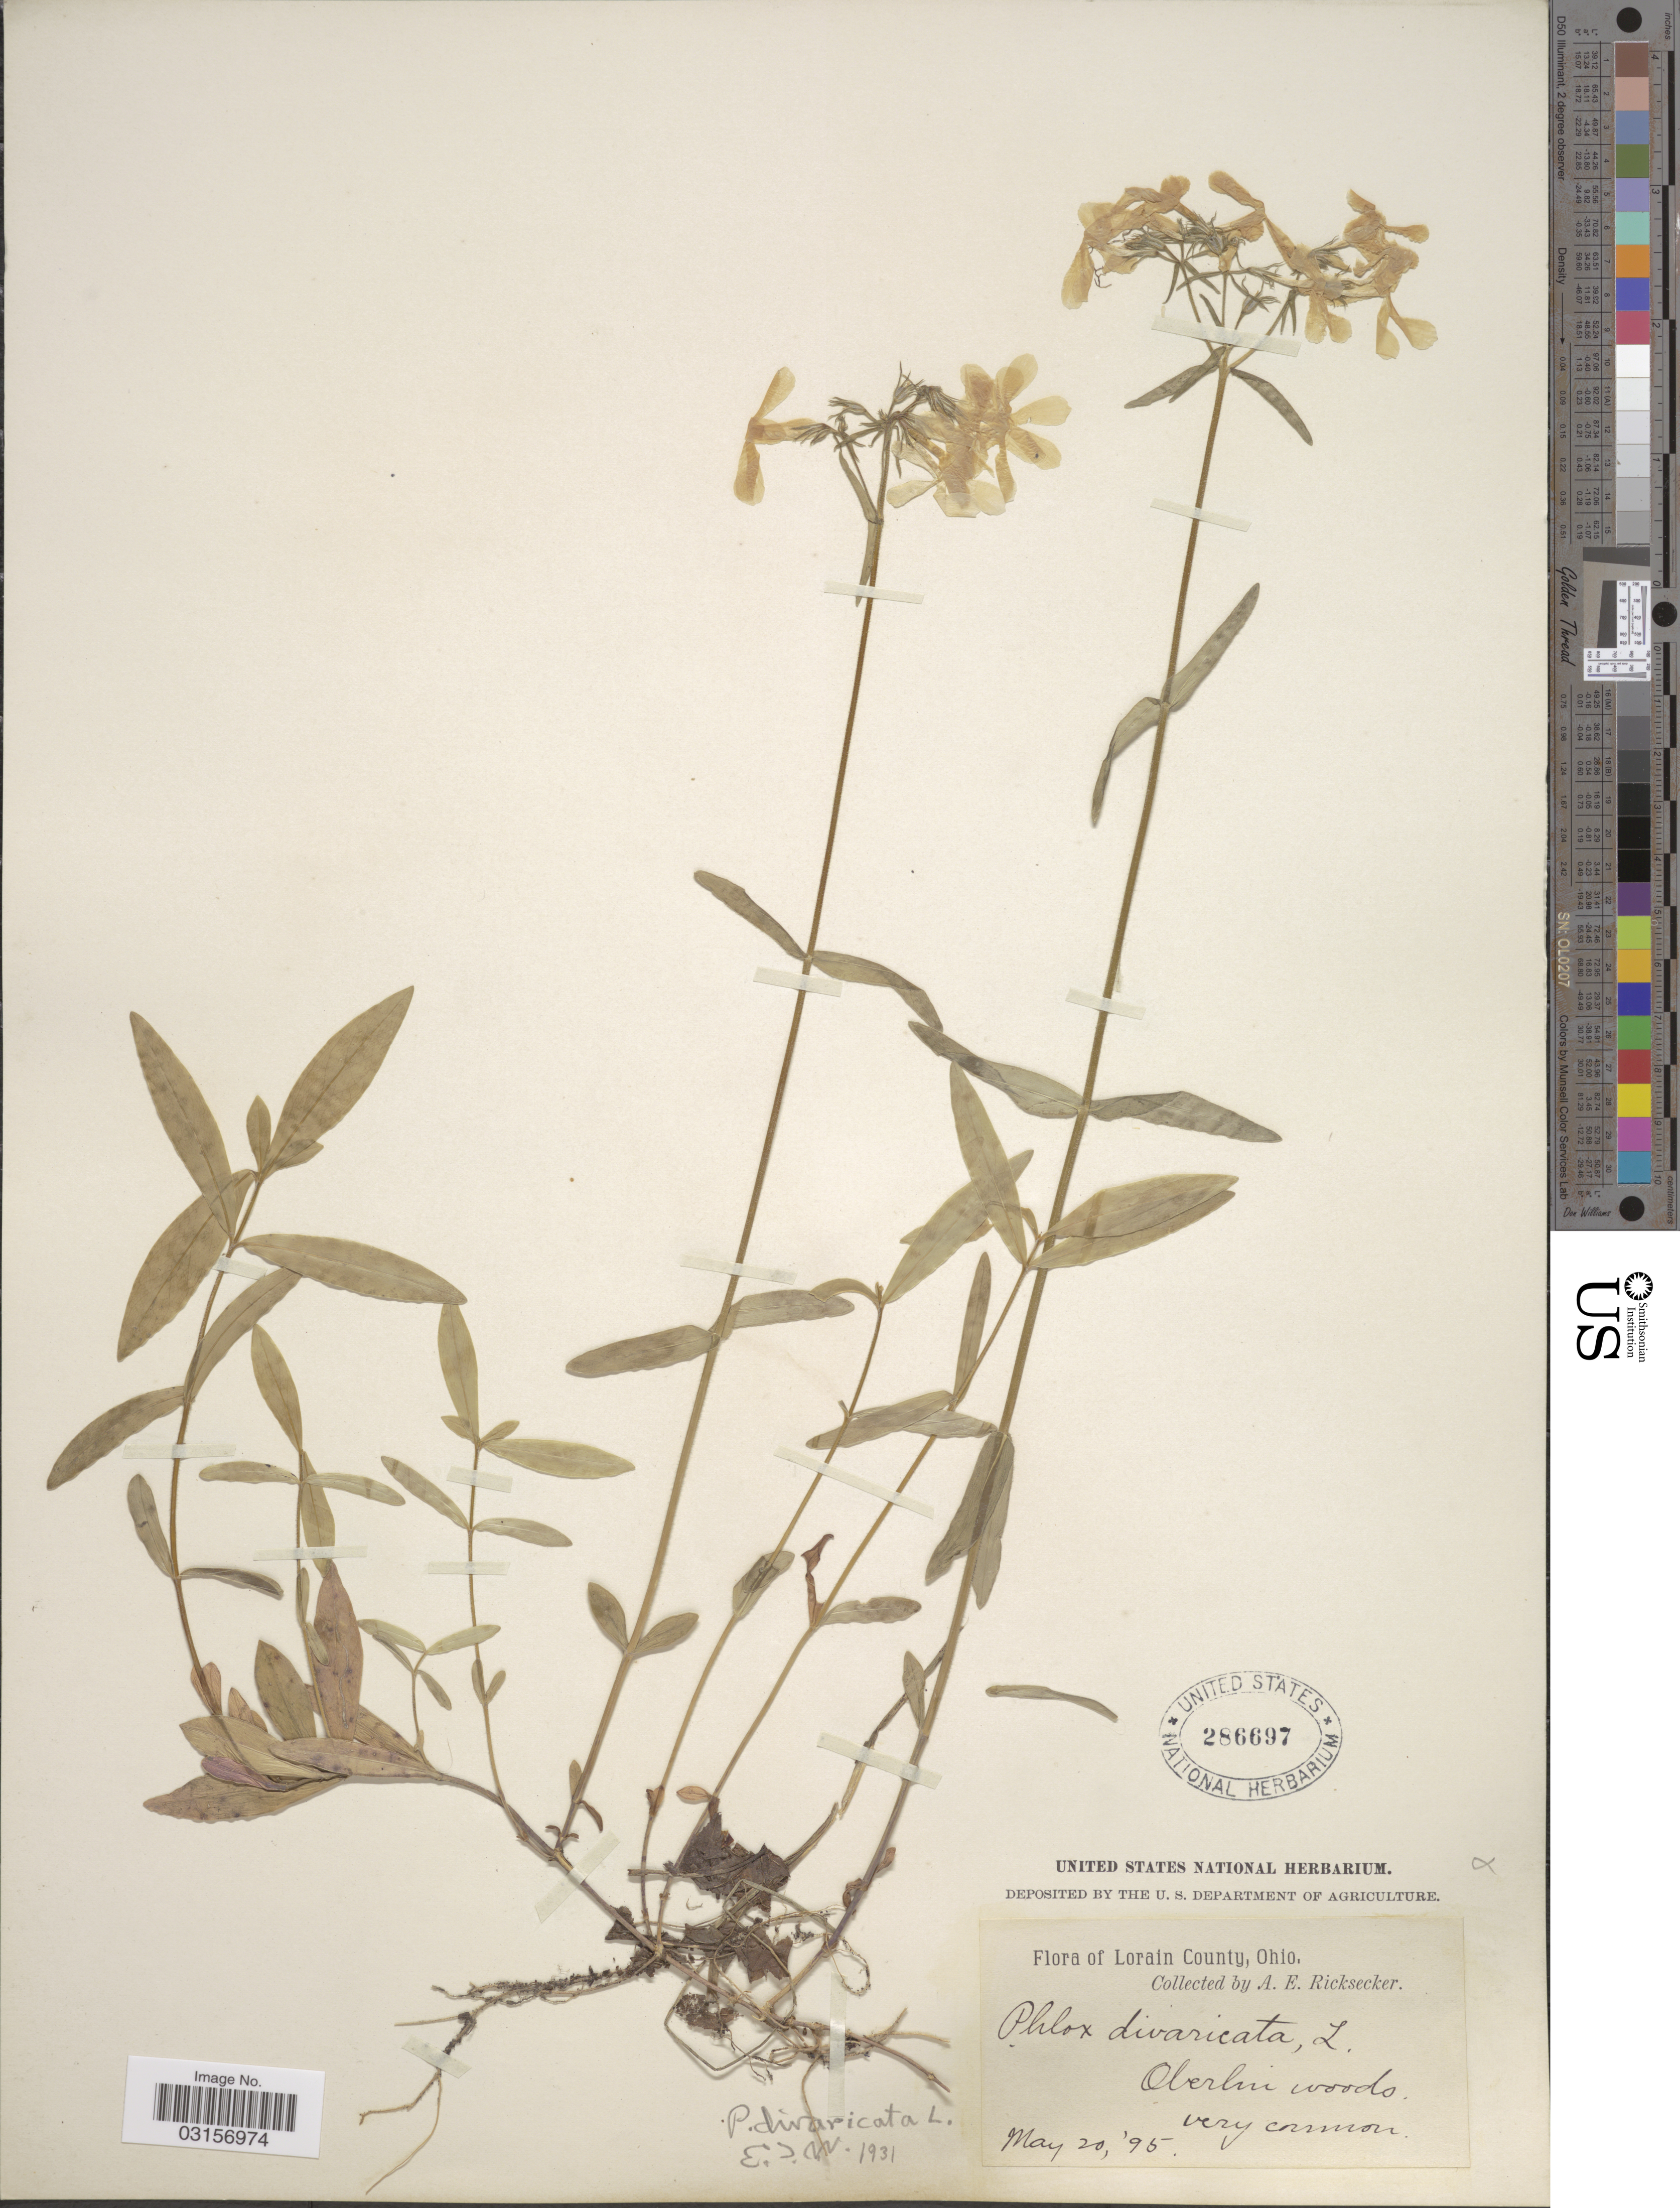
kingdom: Plantae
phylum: Tracheophyta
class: Magnoliopsida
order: Ericales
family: Polemoniaceae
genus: Phlox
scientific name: Phlox divaricata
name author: L.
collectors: A. E. Ricksecker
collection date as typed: Transcribed d/m/y: 20/5/95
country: United States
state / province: Ohio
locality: Lorain County, Oberlin woods.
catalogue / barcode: US 286697